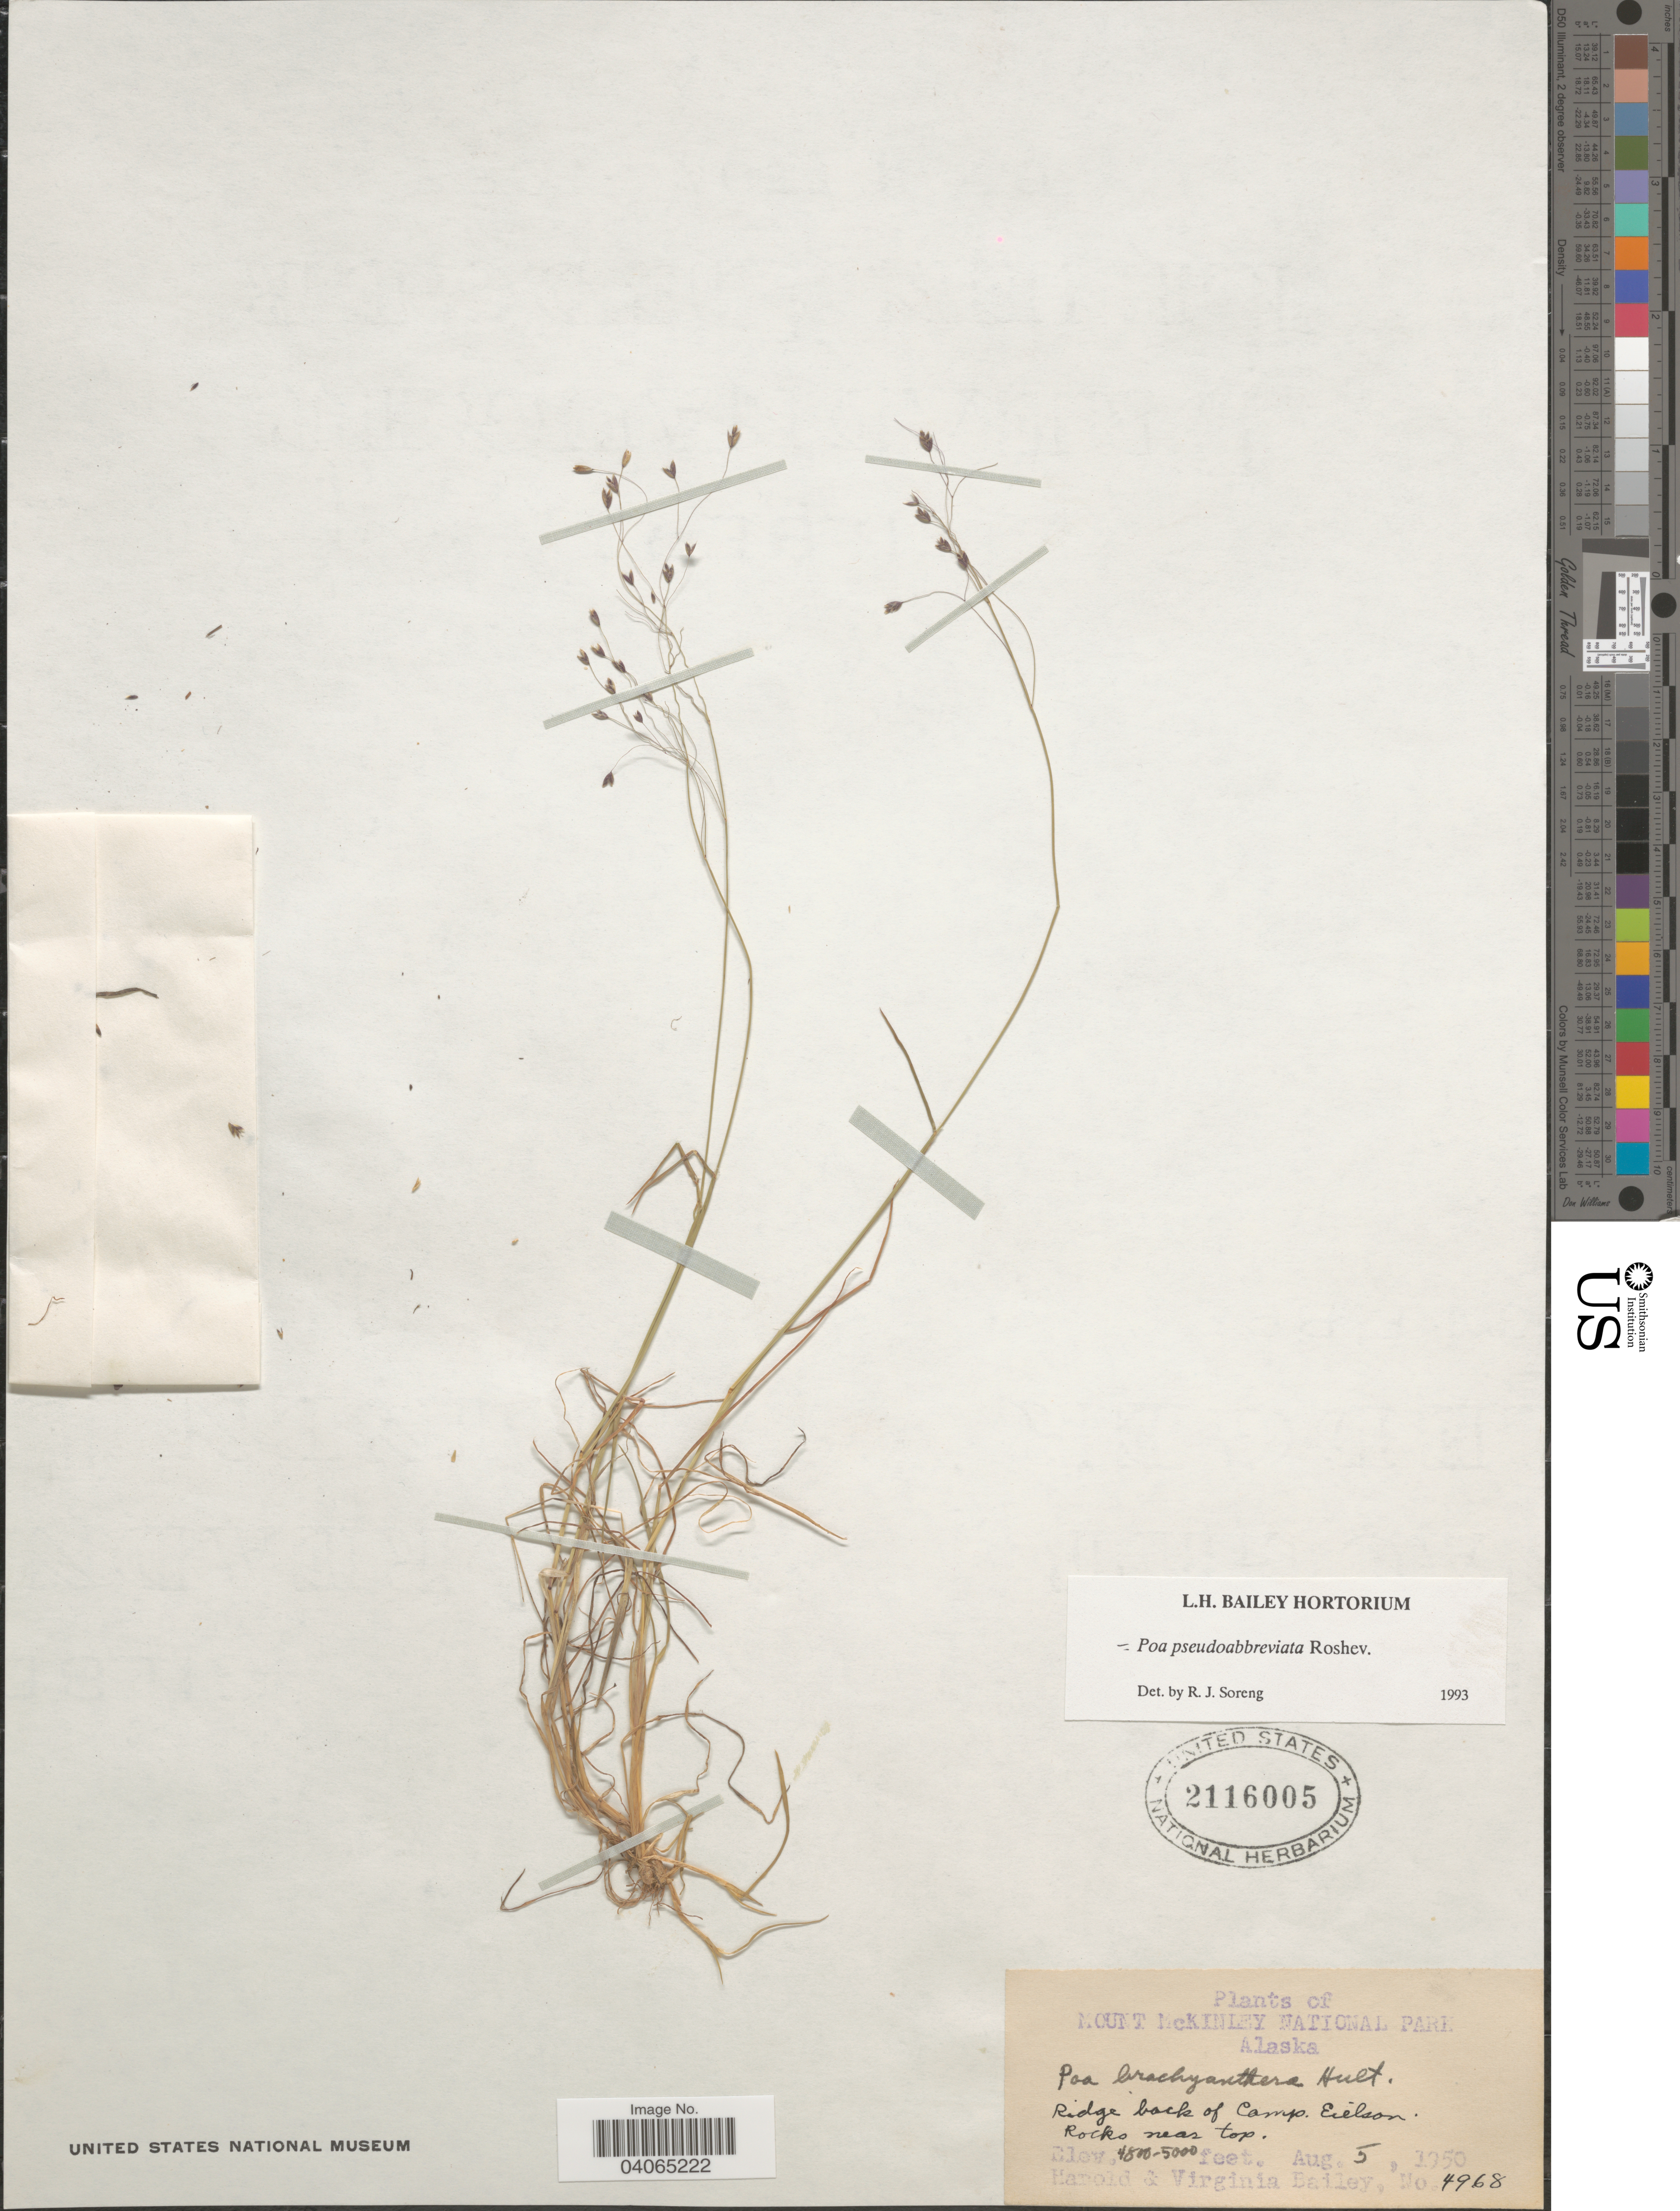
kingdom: Plantae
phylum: Tracheophyta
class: Liliopsida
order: Poales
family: Poaceae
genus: Poa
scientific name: Poa pseudoabbreviata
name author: Roshev.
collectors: H. Bailey & V. L. Bailey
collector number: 4968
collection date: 1950-08-05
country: United States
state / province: Alaska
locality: Mount McKinley National Park. Ridge back of Camp Eielson. Rocks near top.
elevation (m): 1463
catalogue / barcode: US 2116005